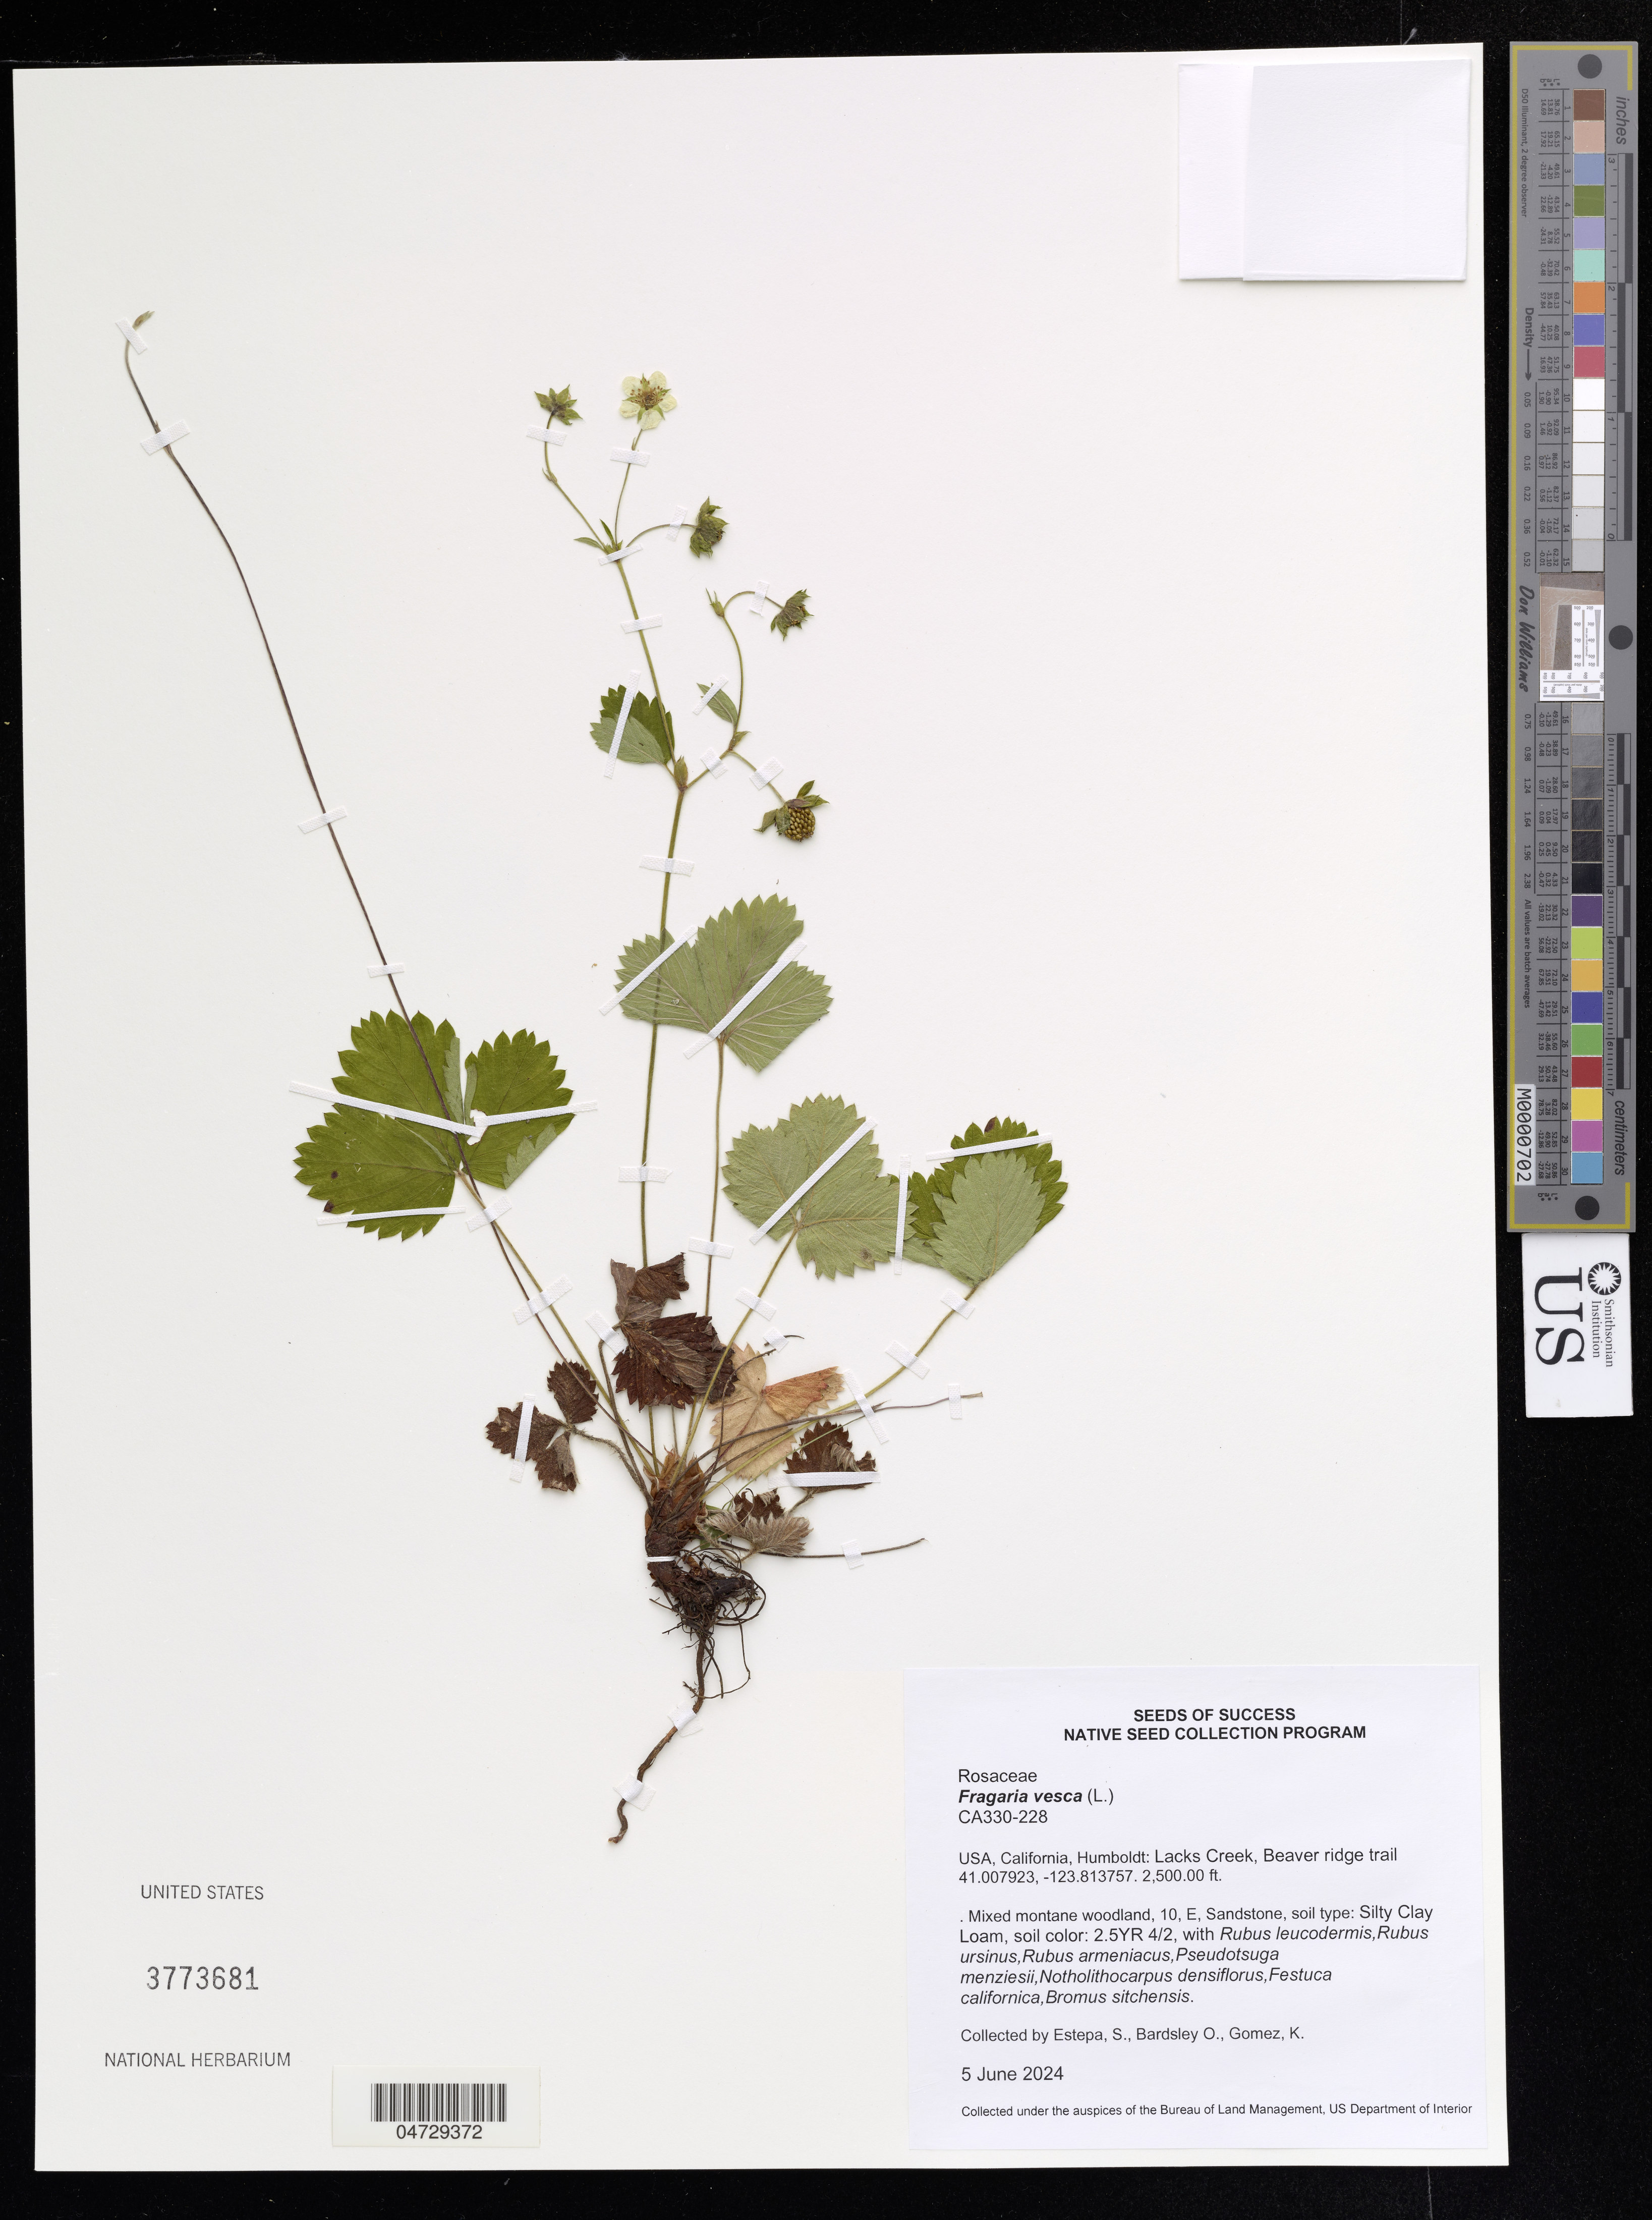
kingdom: Plantae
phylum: Tracheophyta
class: Magnoliopsida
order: Rosales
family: Rosaceae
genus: Fragaria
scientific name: Fragaria vesca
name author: L.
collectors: S. Estepa, O. Bardsley & K. Gomez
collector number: CA330-228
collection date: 2024-06-05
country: United States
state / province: California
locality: Humboldt: Lacks Creeks, Beaver ridge trail.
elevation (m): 762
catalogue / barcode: US 3773681